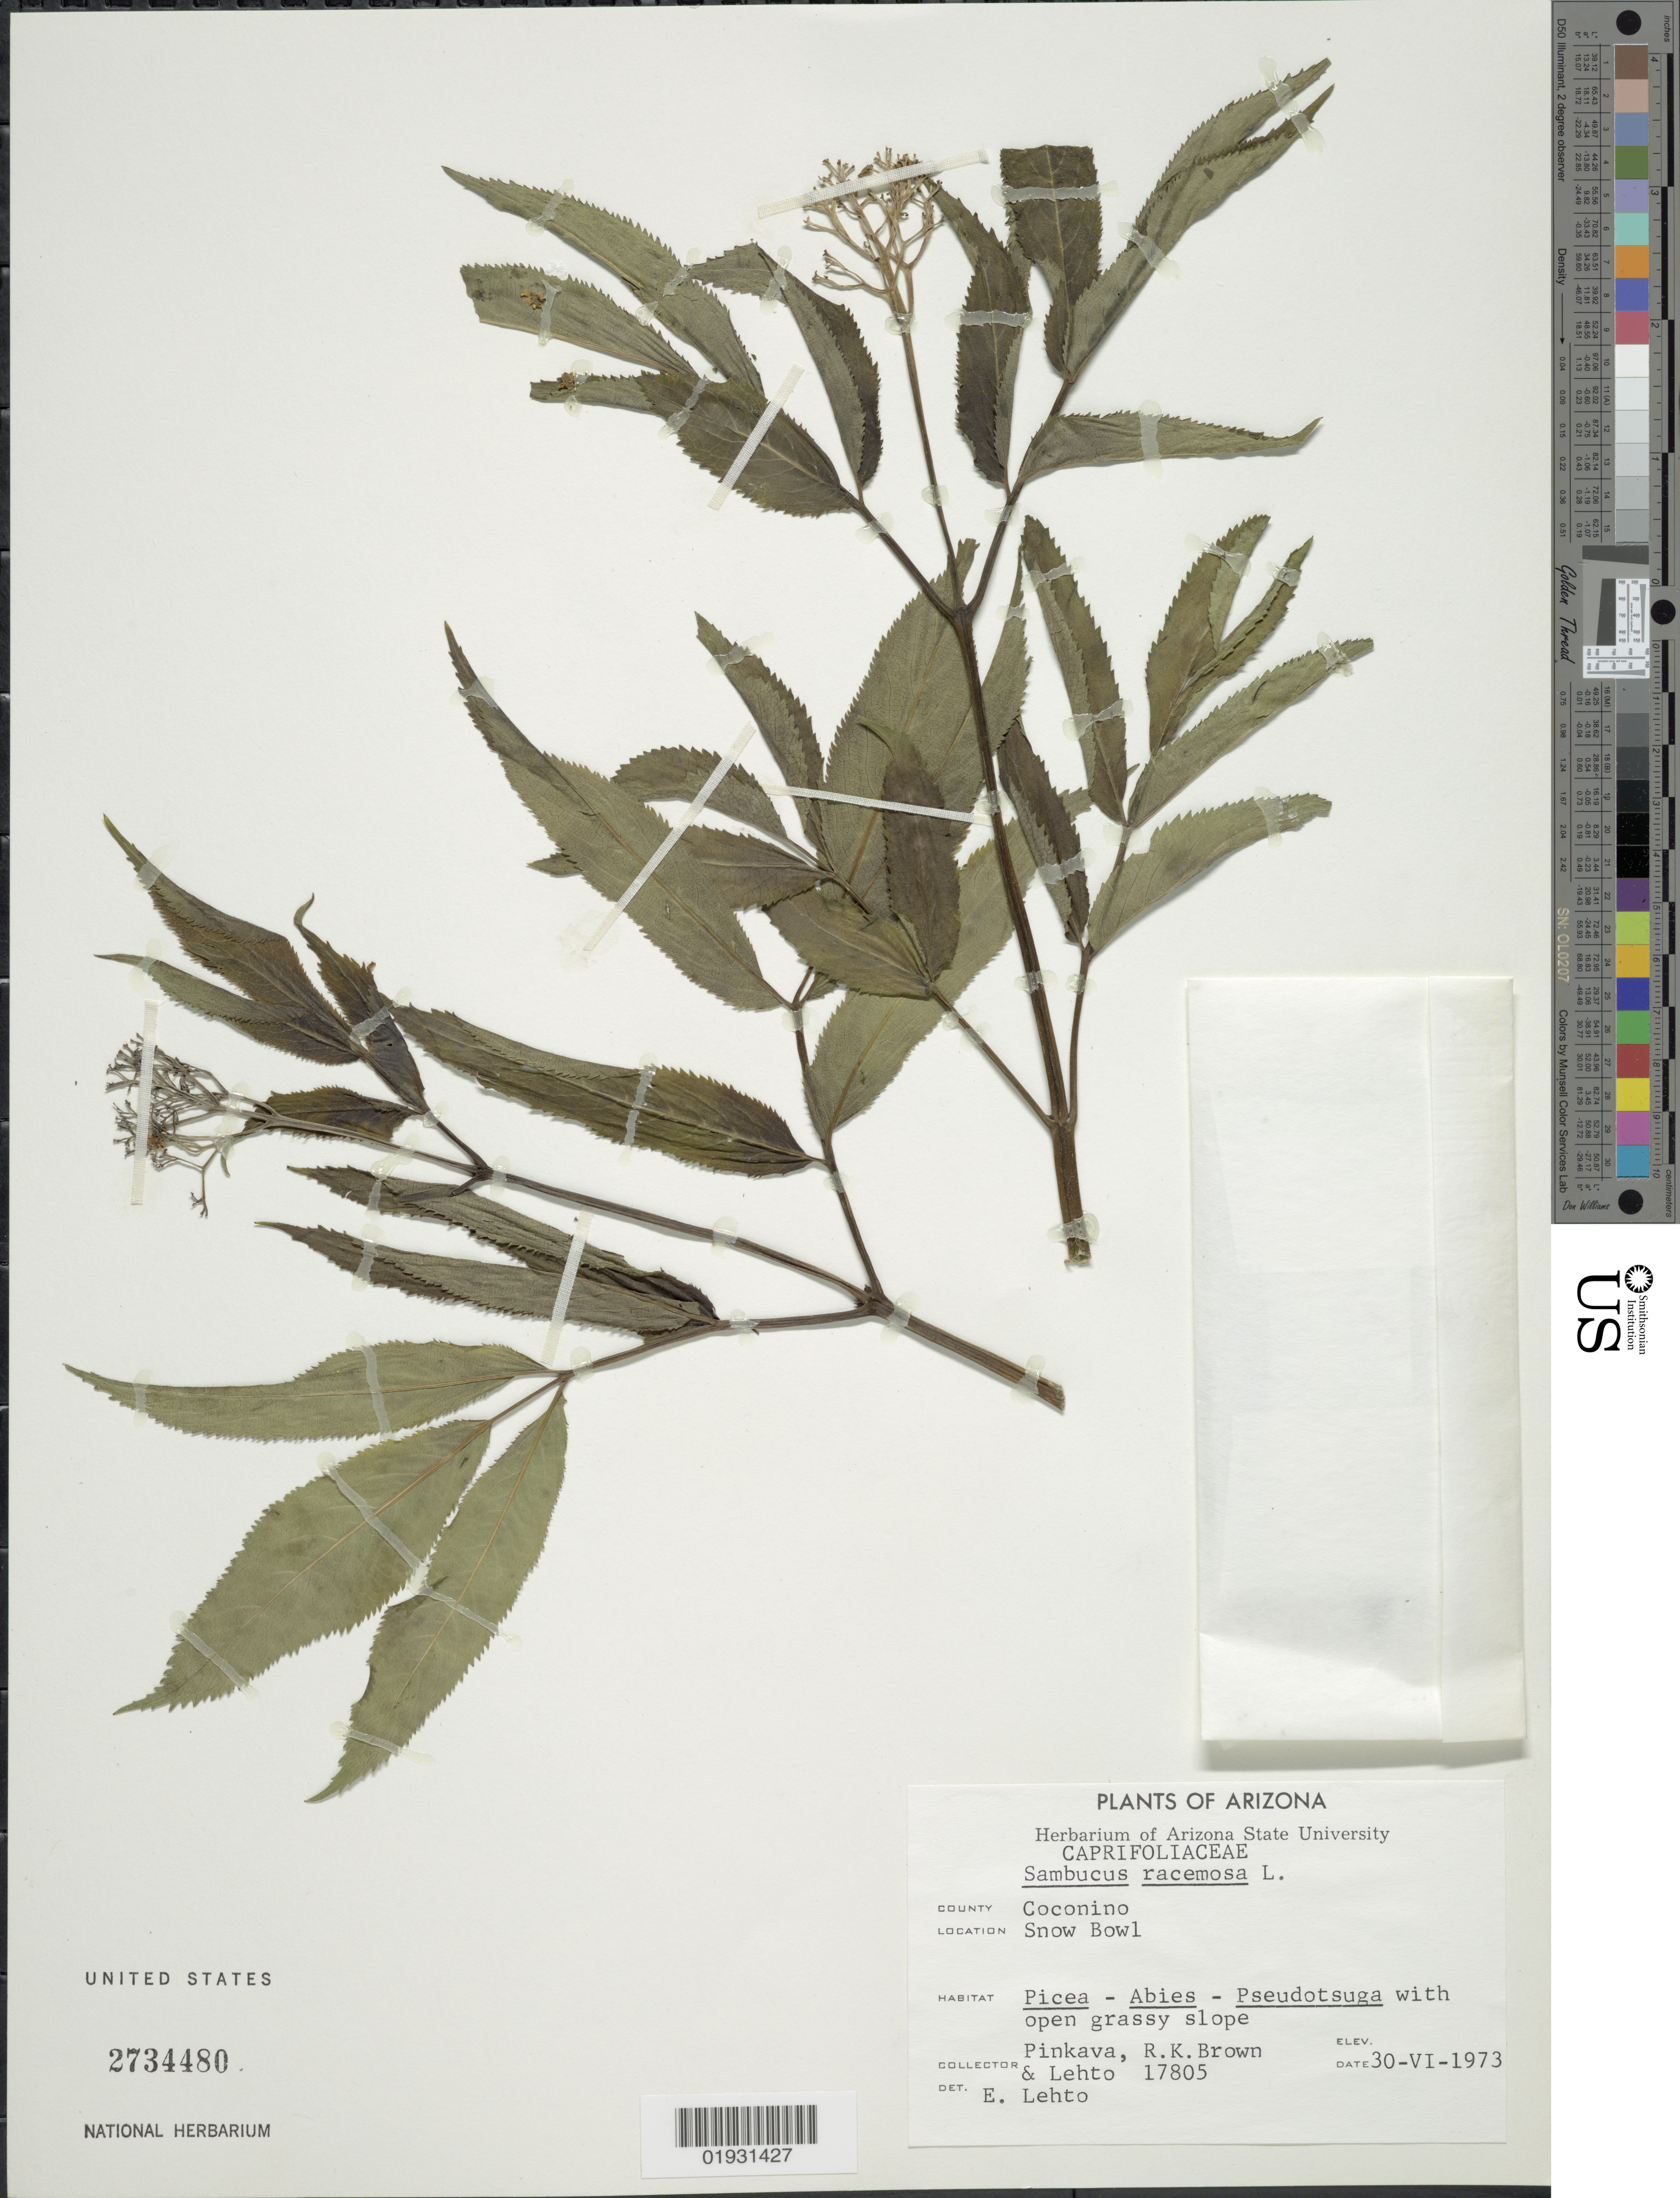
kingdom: Plantae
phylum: Tracheophyta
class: Magnoliopsida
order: Dipsacales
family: Viburnaceae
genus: Sambucus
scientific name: Sambucus racemosa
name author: L.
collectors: -. Pinkava, R. K. Brown & -. Lehto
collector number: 17805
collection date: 1973-06-30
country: United States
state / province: Arizona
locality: County Coconino. Snow Bowl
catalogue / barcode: US 2734480